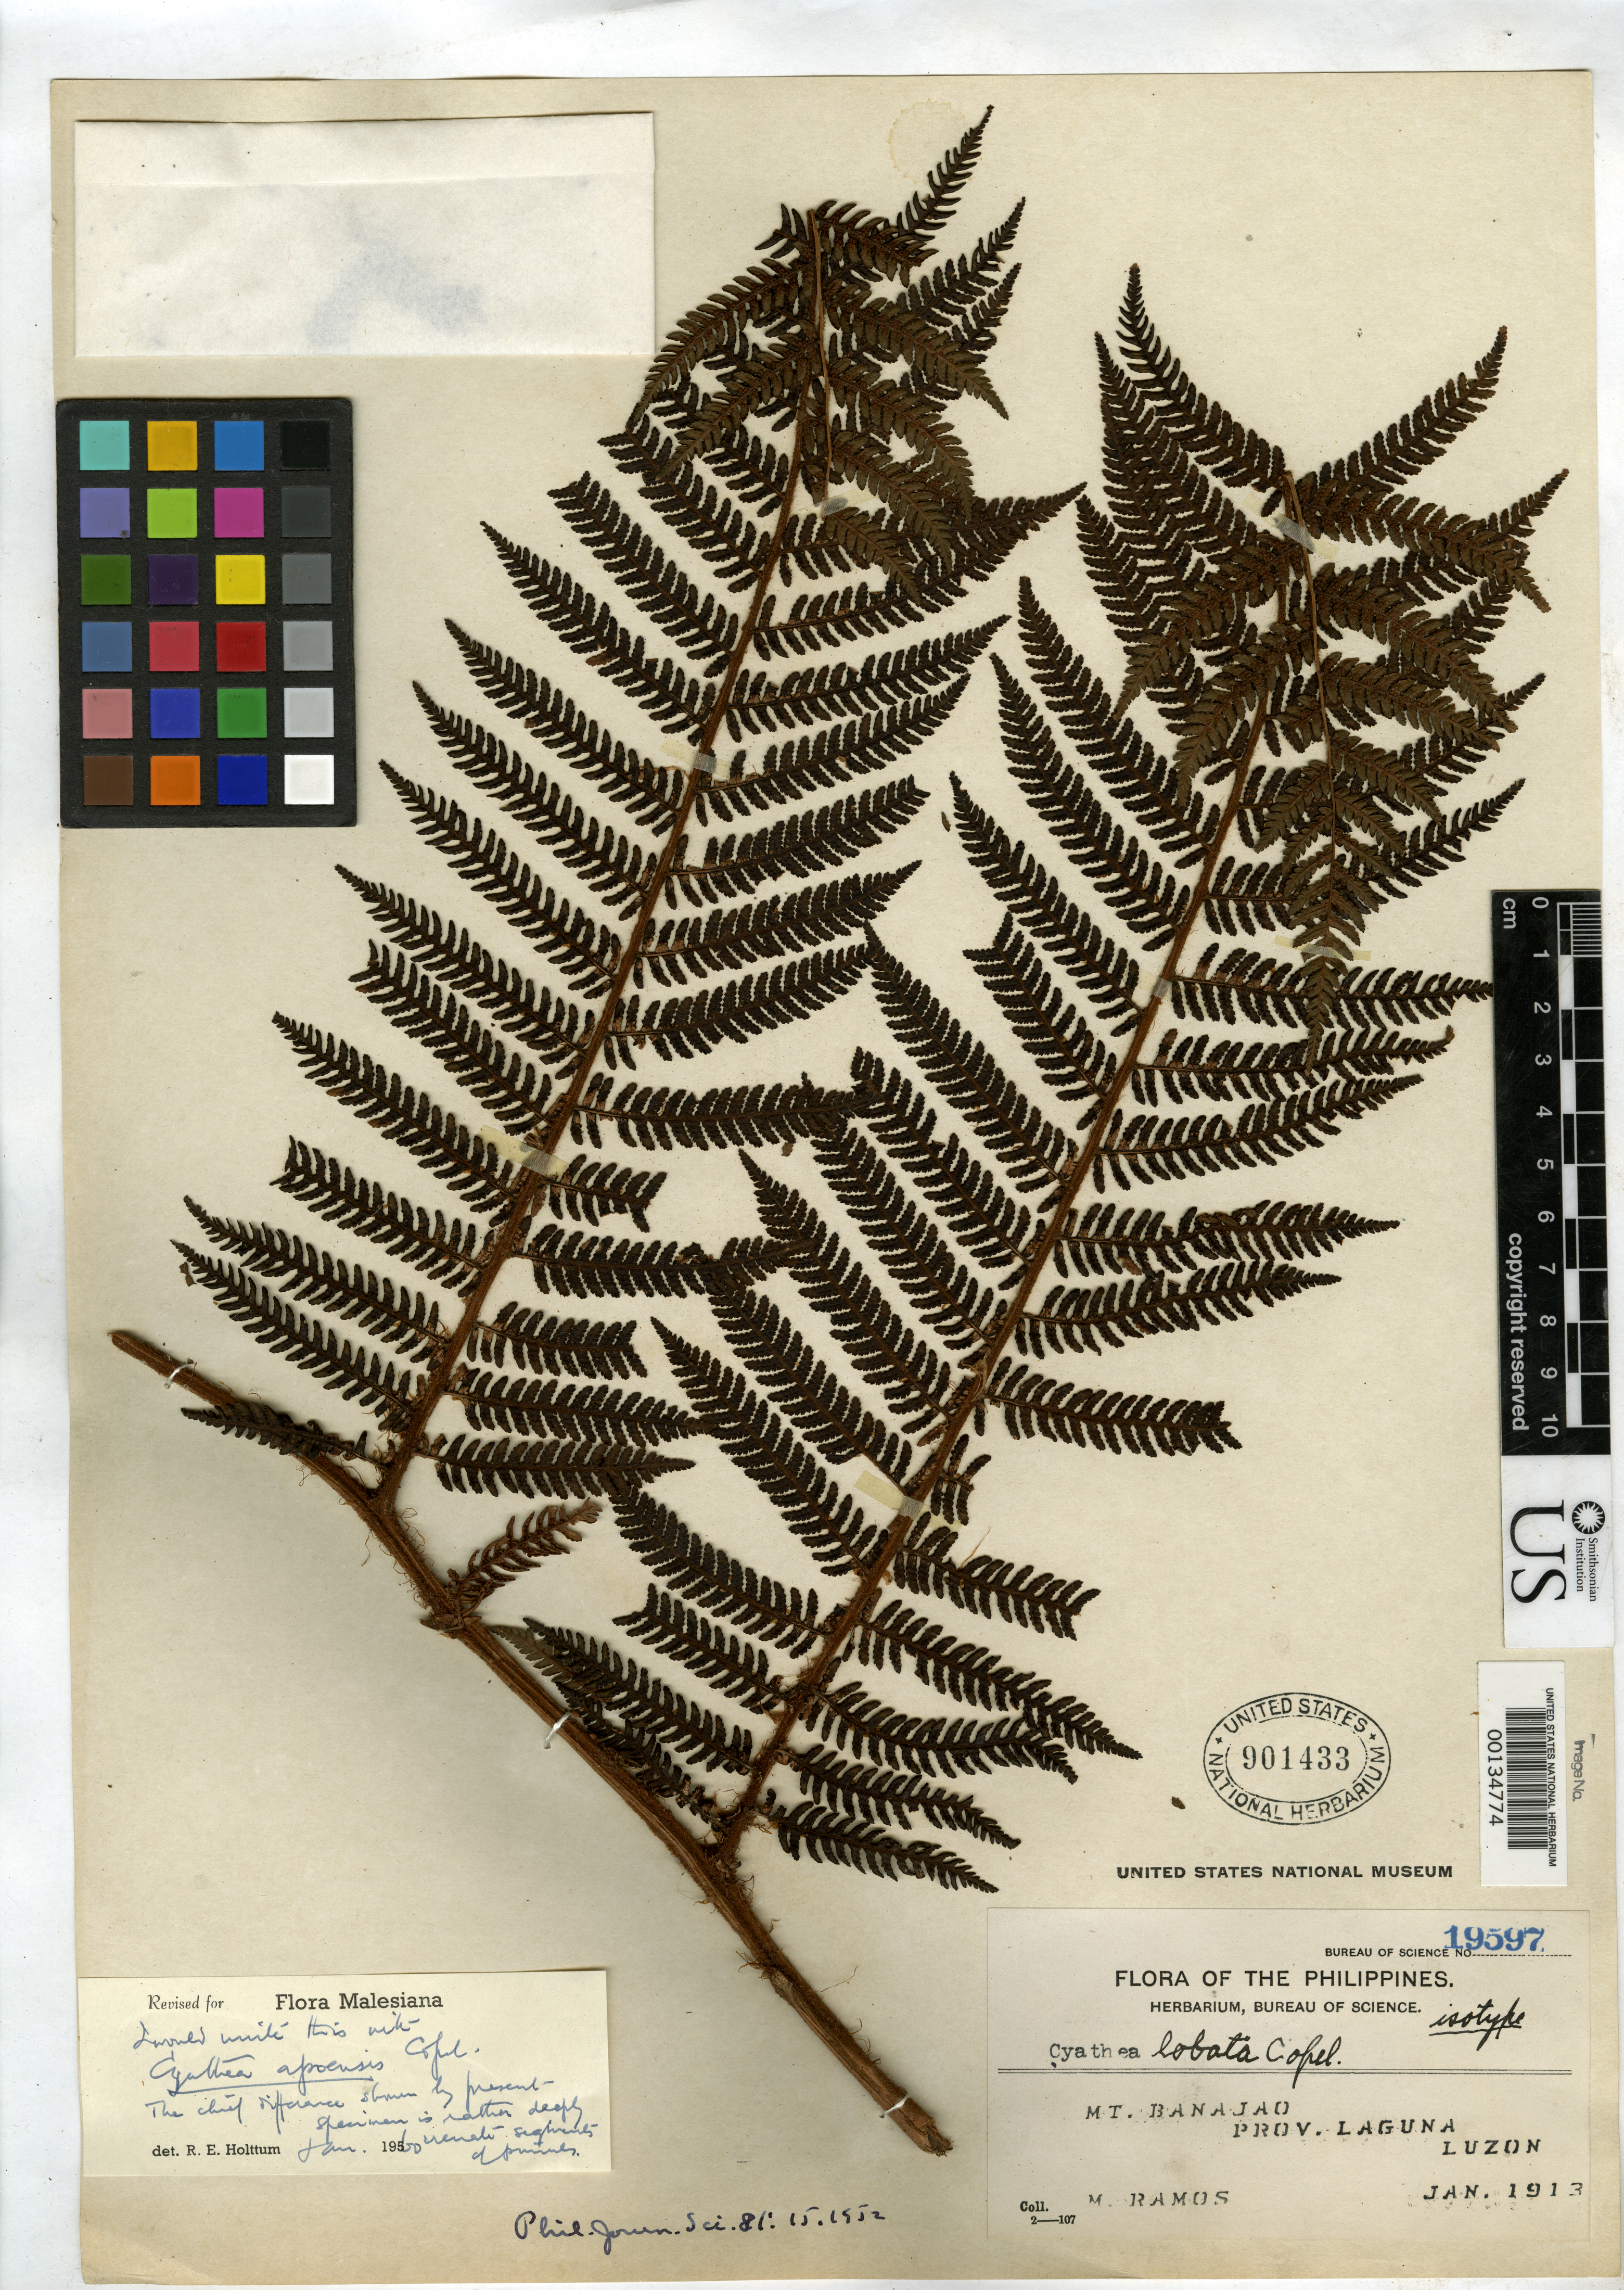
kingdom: Plantae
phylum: Tracheophyta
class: Polypodiopsida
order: Cyatheales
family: Cyatheaceae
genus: Cyathea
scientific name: Cyathea lobata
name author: Copel.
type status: Isotype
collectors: M. Ramos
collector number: Bur. Sci. 19597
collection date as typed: Jan 1913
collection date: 1913-01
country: Philippines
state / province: Calabarzon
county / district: Laguna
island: Luzon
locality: Mt. Banajao.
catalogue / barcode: US 901433